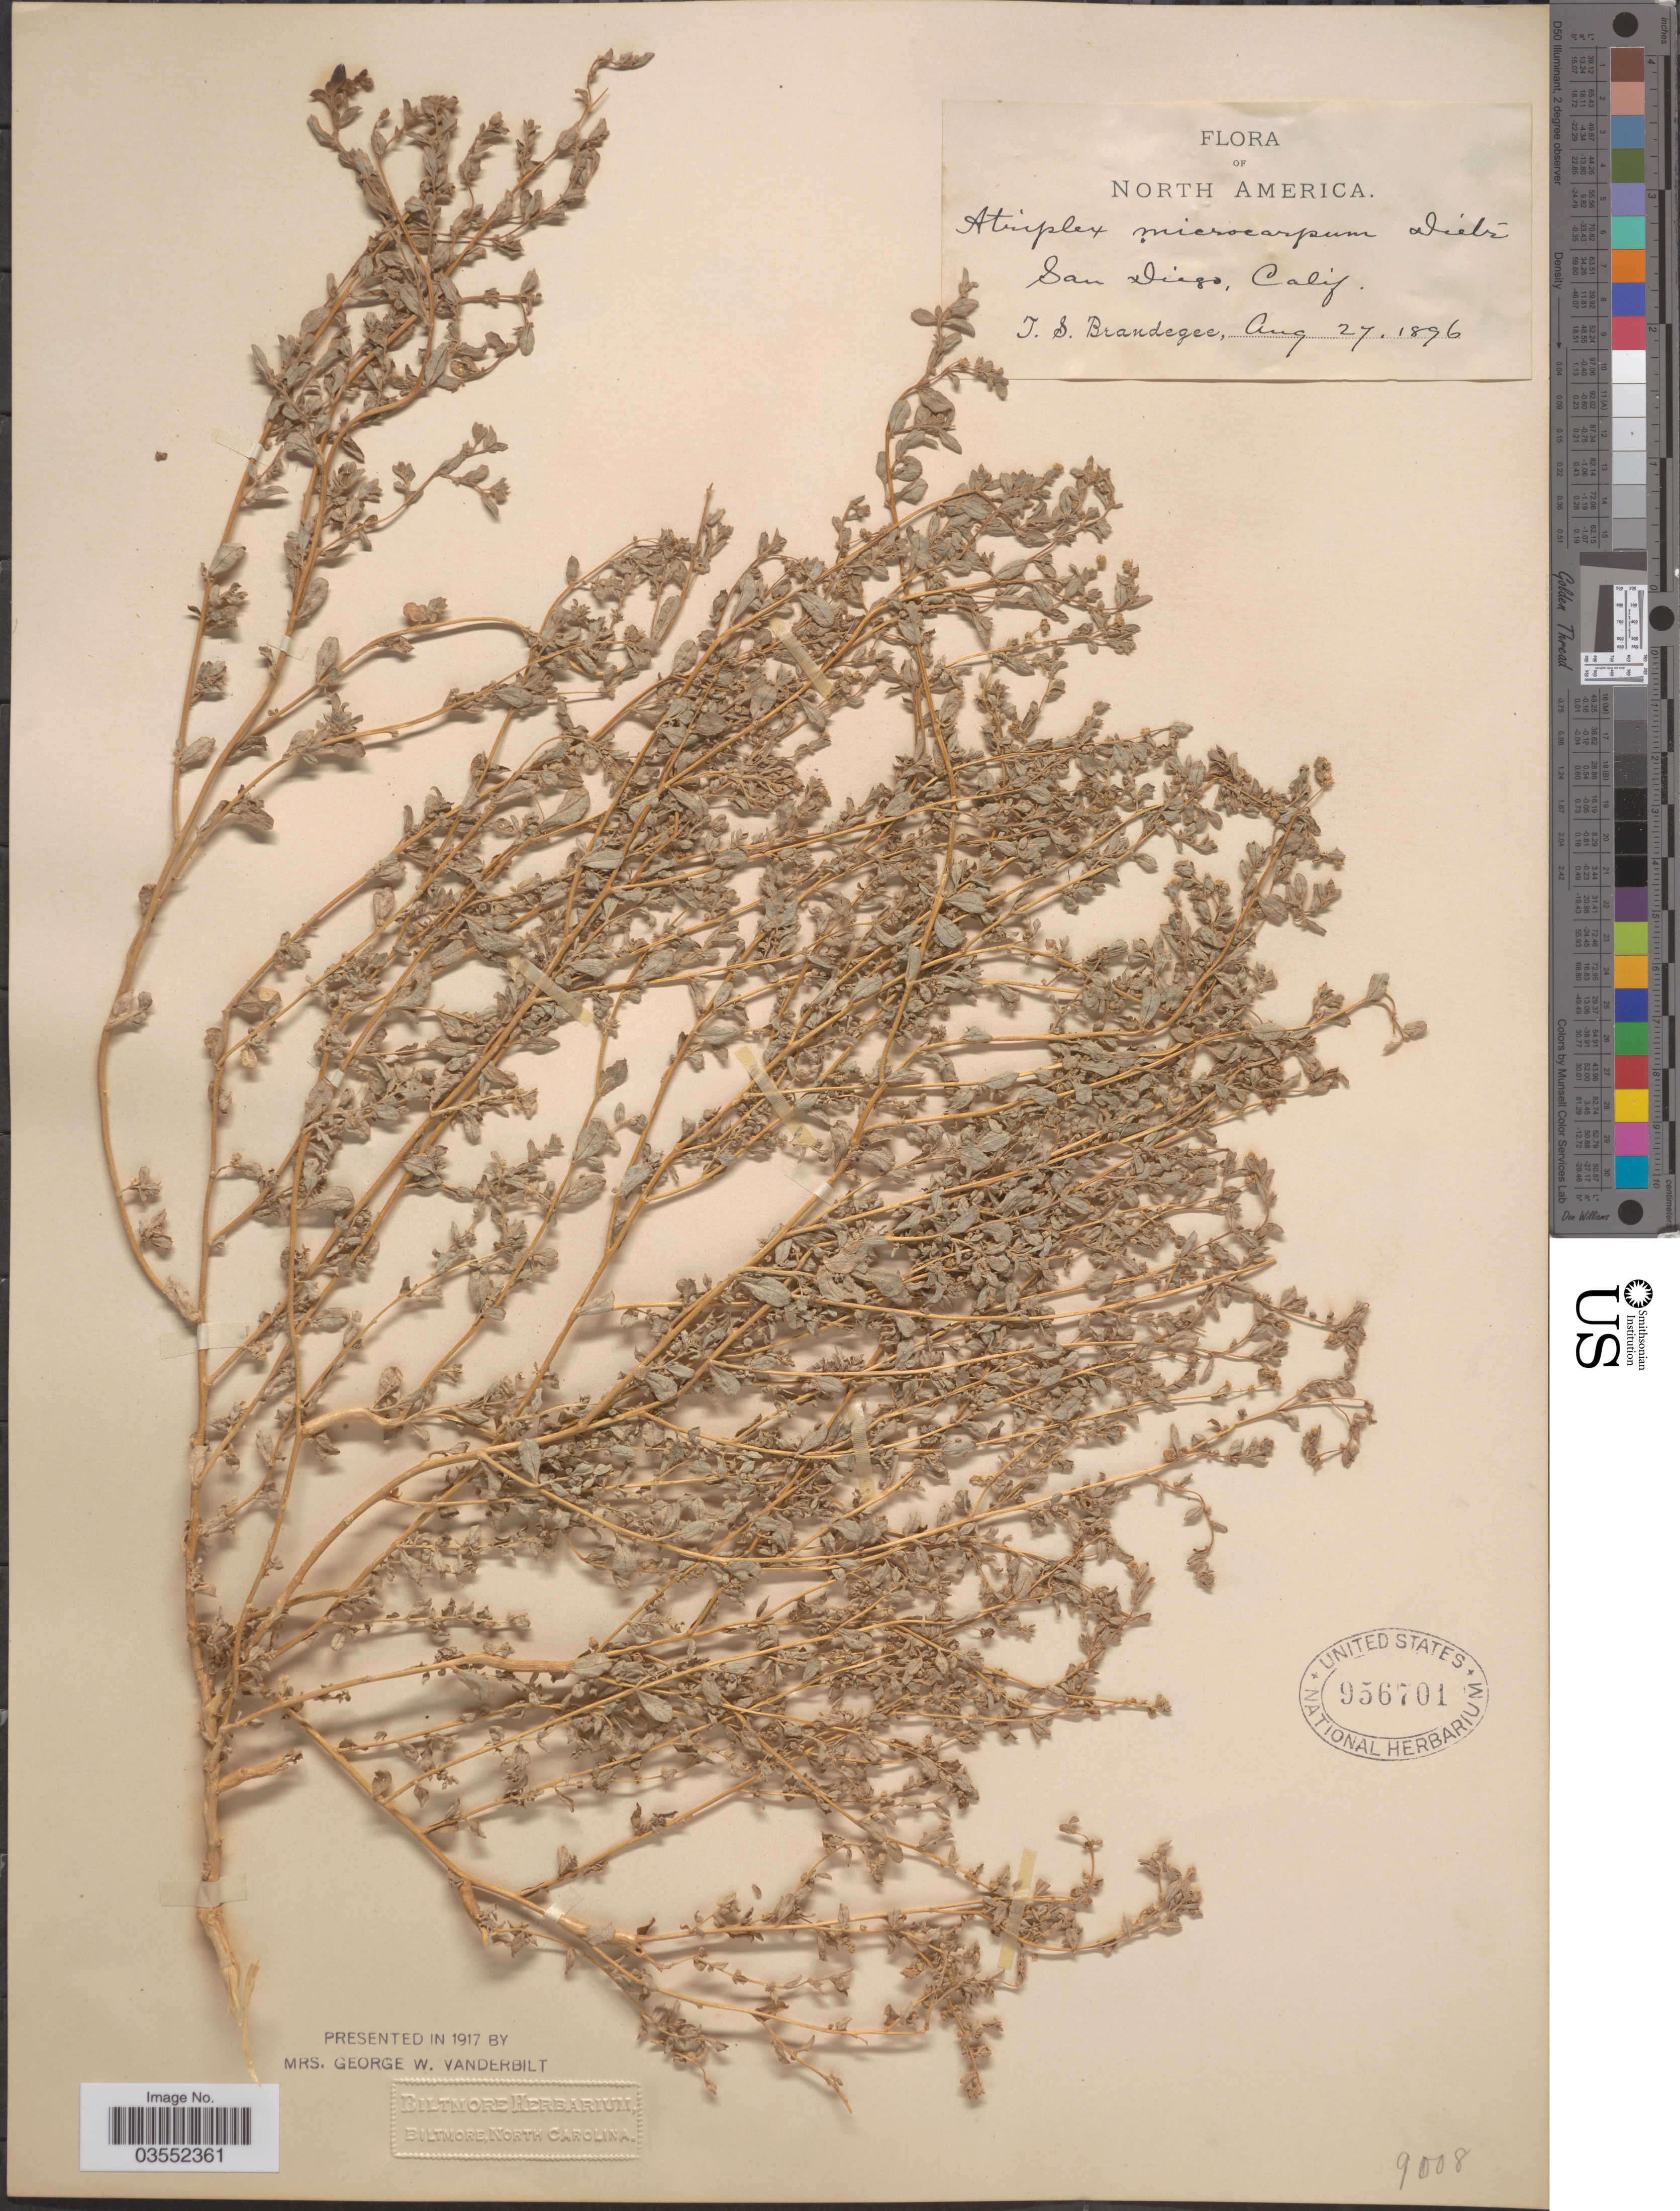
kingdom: Plantae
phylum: Tracheophyta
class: Magnoliopsida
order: Caryophyllales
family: Amaranthaceae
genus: Atriplex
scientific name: Atriplex pacifica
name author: A. Nelson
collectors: J. S. Brandegee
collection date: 1896-08-27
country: United States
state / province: California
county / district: San Diego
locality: San Diego.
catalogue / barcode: US 956701